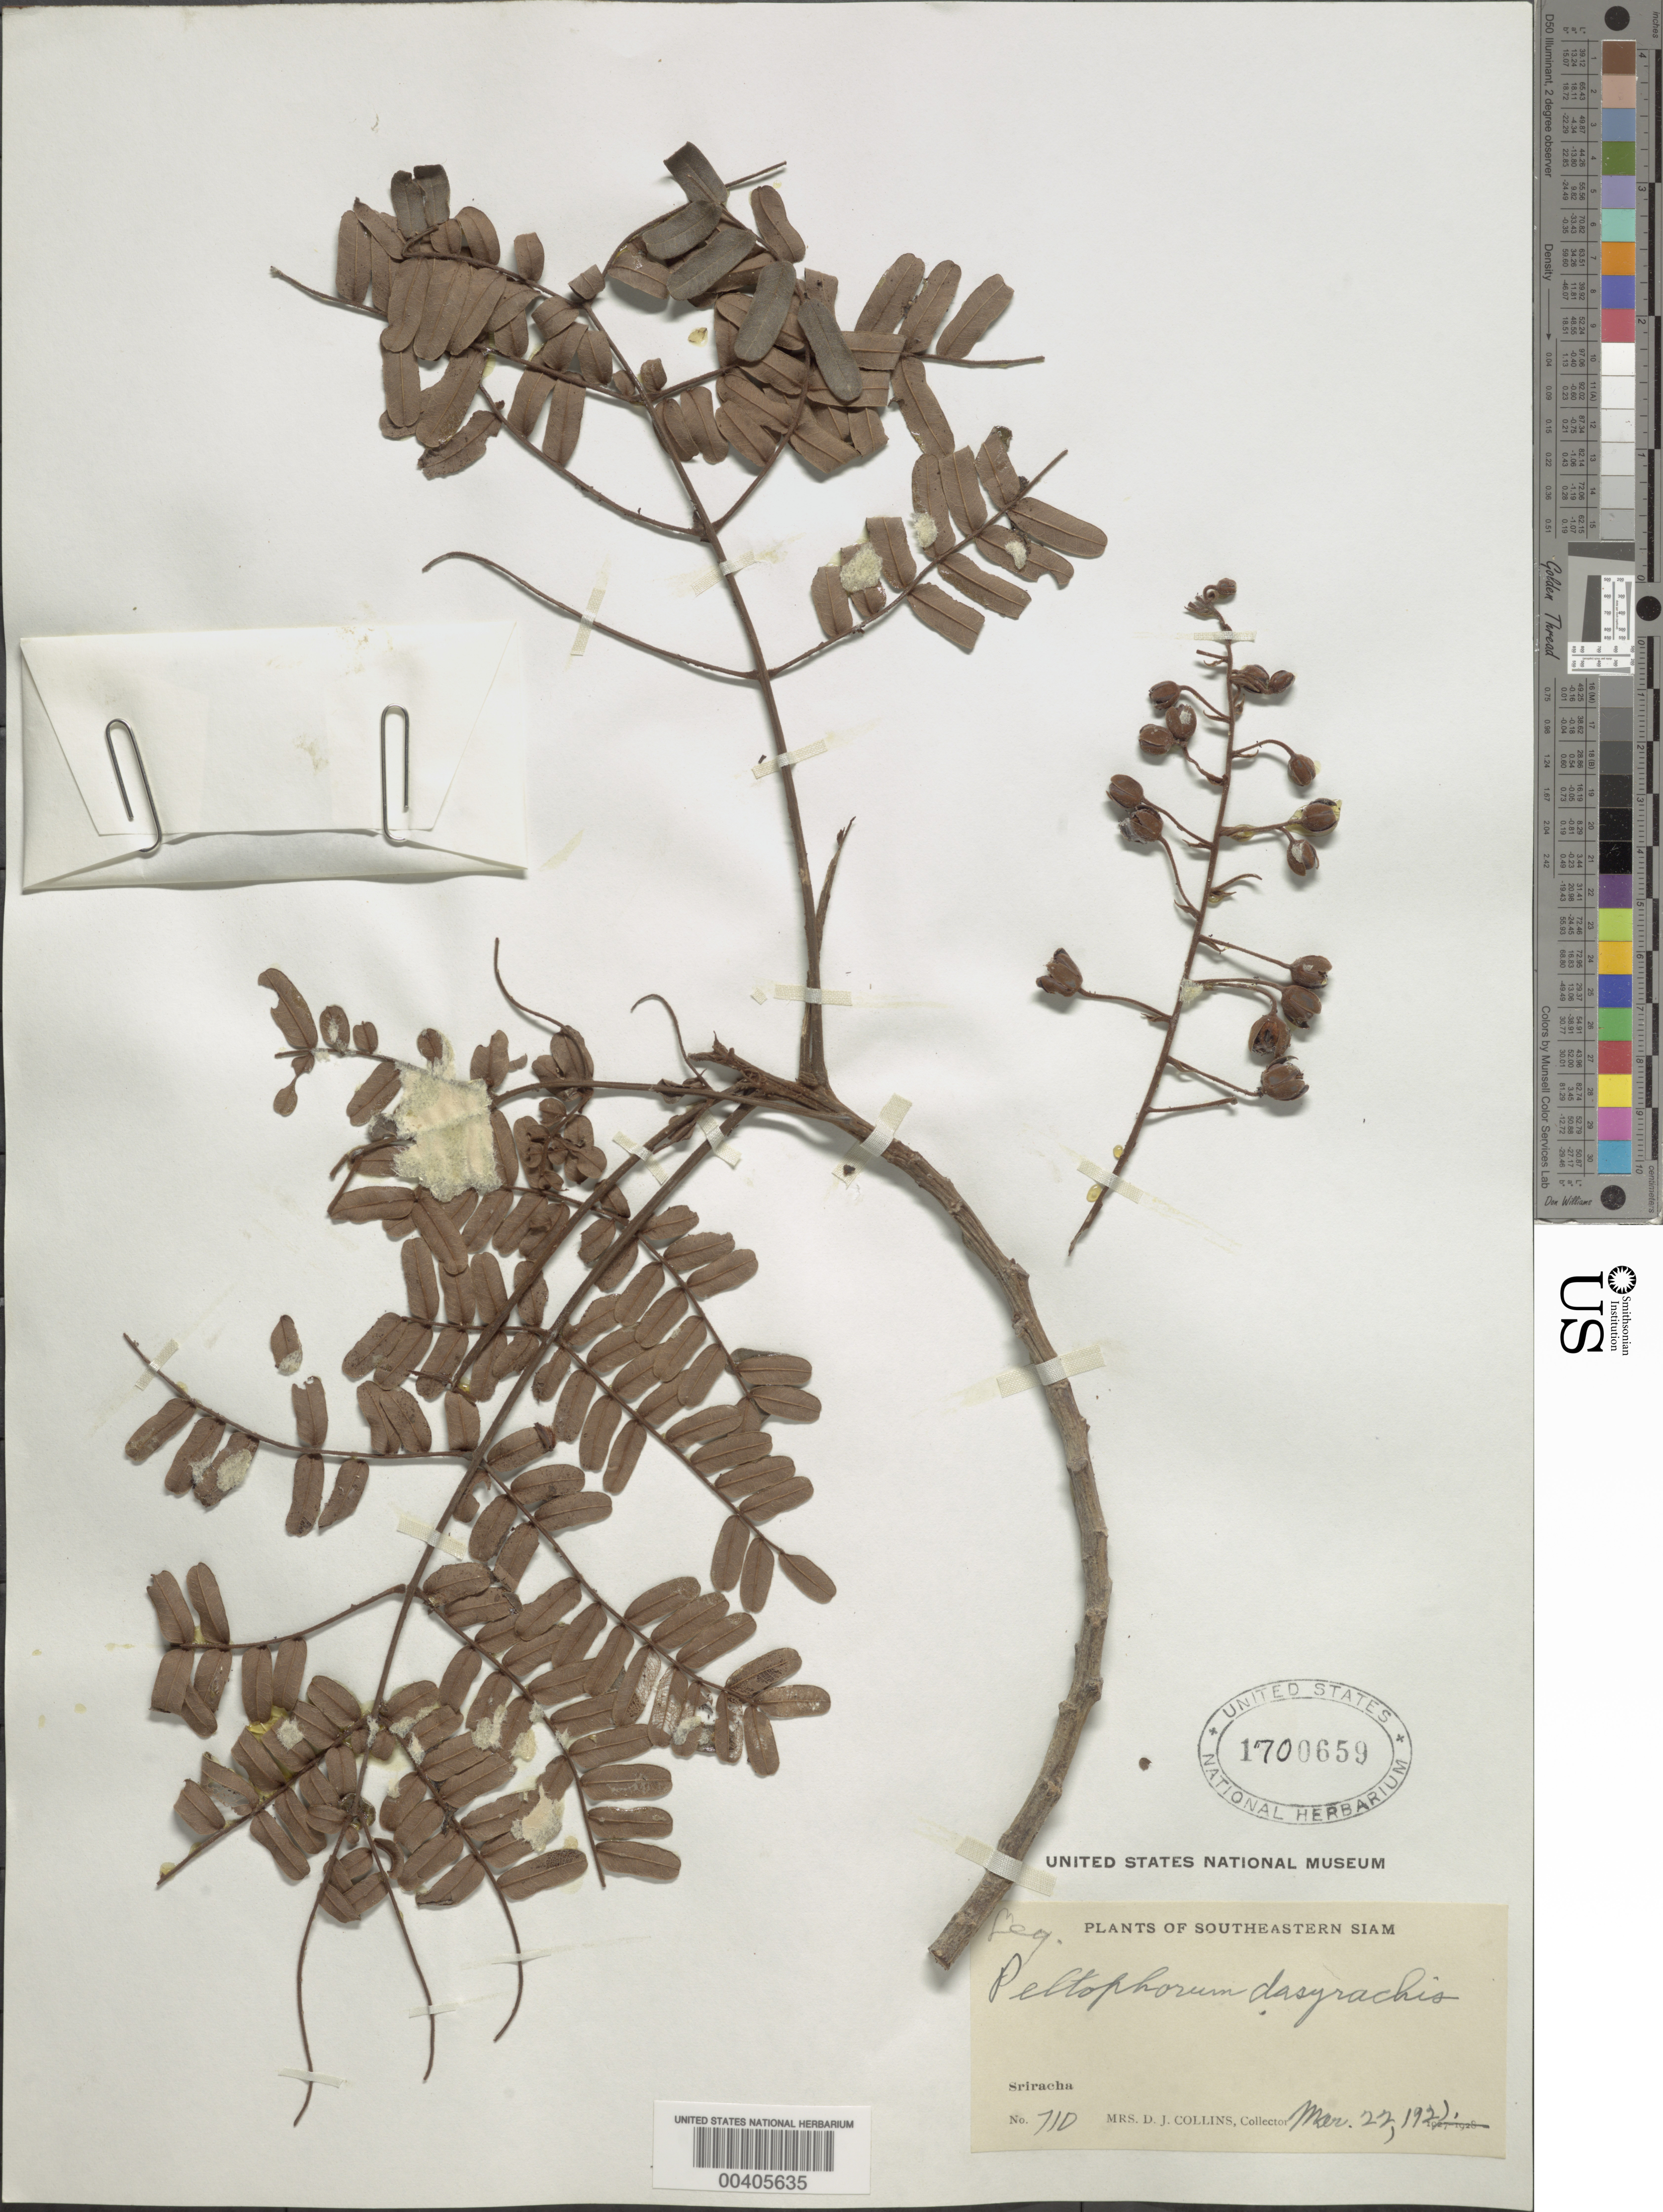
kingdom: Plantae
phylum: Tracheophyta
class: Magnoliopsida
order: Fabales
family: Fabaceae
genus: Peltophorum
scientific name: Peltophorum dasyrrachis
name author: (Miq.) Kurz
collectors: Mrs. D. J. Collins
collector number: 710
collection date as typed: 22 Mar 1921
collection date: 1921-03-22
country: Thailand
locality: Sriracha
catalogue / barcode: US 1700659